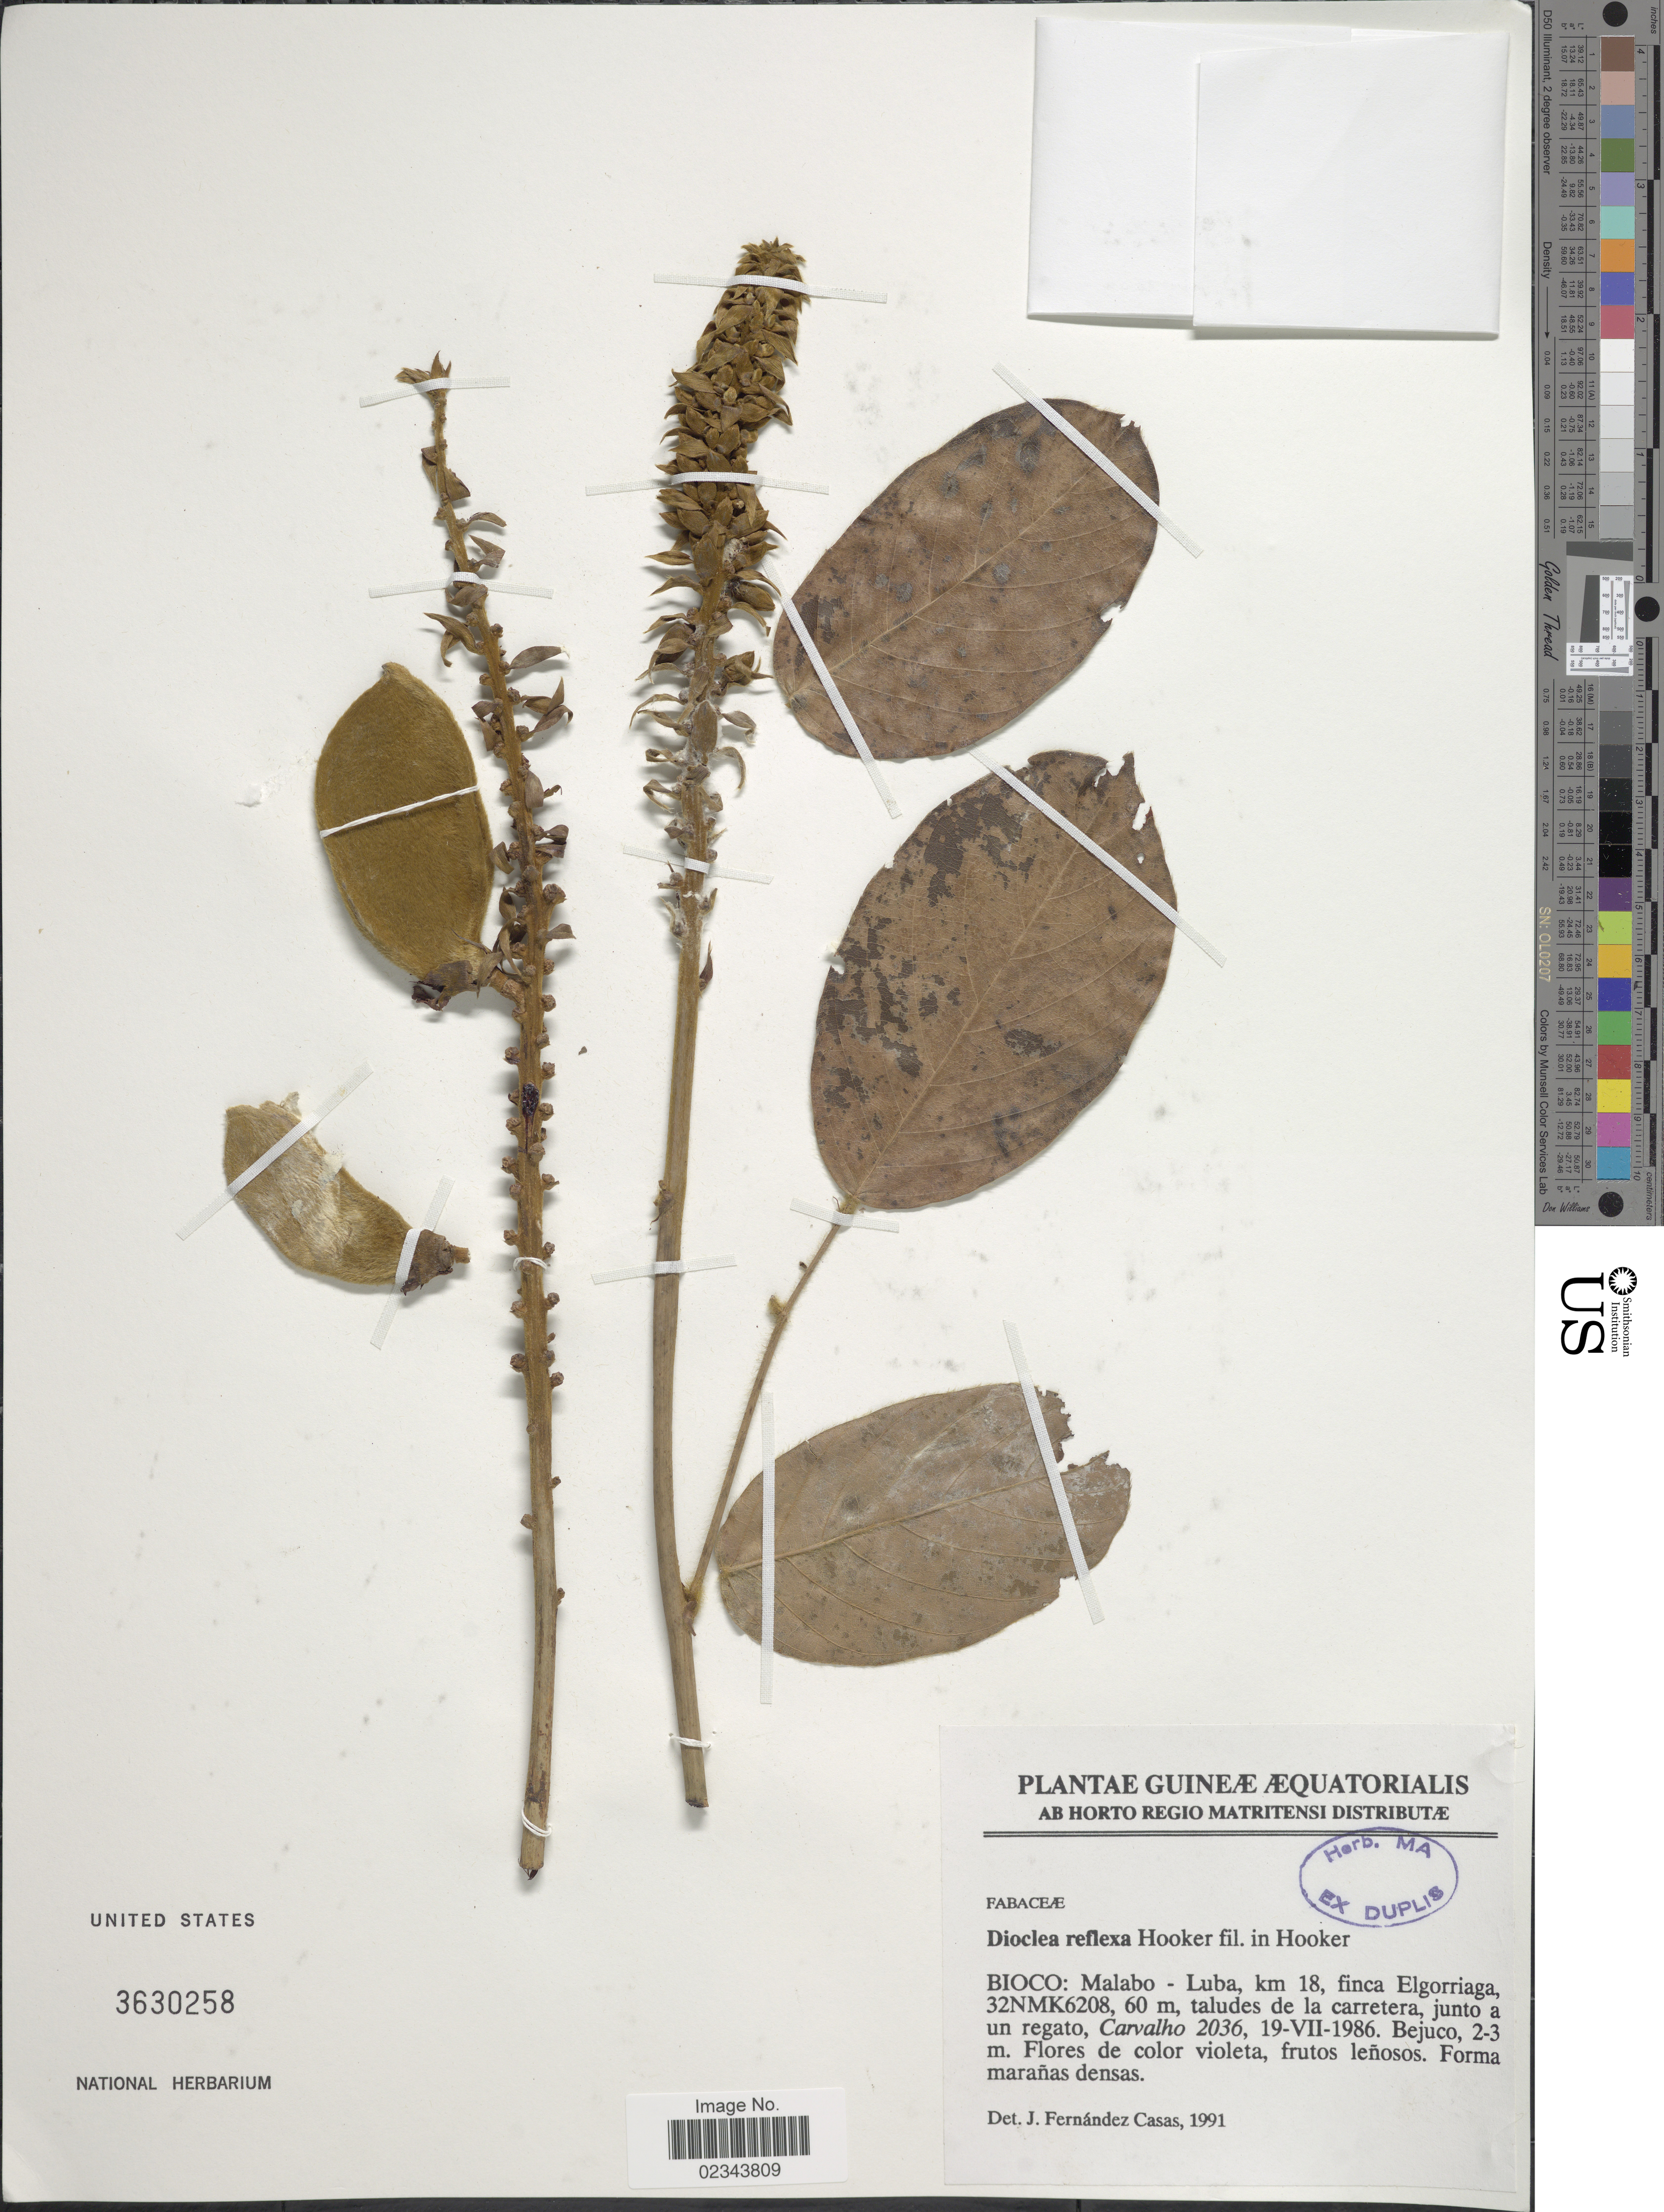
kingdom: Plantae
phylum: Tracheophyta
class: Magnoliopsida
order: Fabales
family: Fabaceae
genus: Macropsychanthus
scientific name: Macropsychanthus comosus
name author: (G. Mey.) L.P. Queiroz & Snak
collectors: Carvalho, --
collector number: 2036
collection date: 1986-07-19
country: Equatorial Guinea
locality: Guineae Aequatorialis. Bioco: Malabo - Luba km 18, finca Elgorriaga 32NMK6208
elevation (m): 60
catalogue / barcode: US 3630258